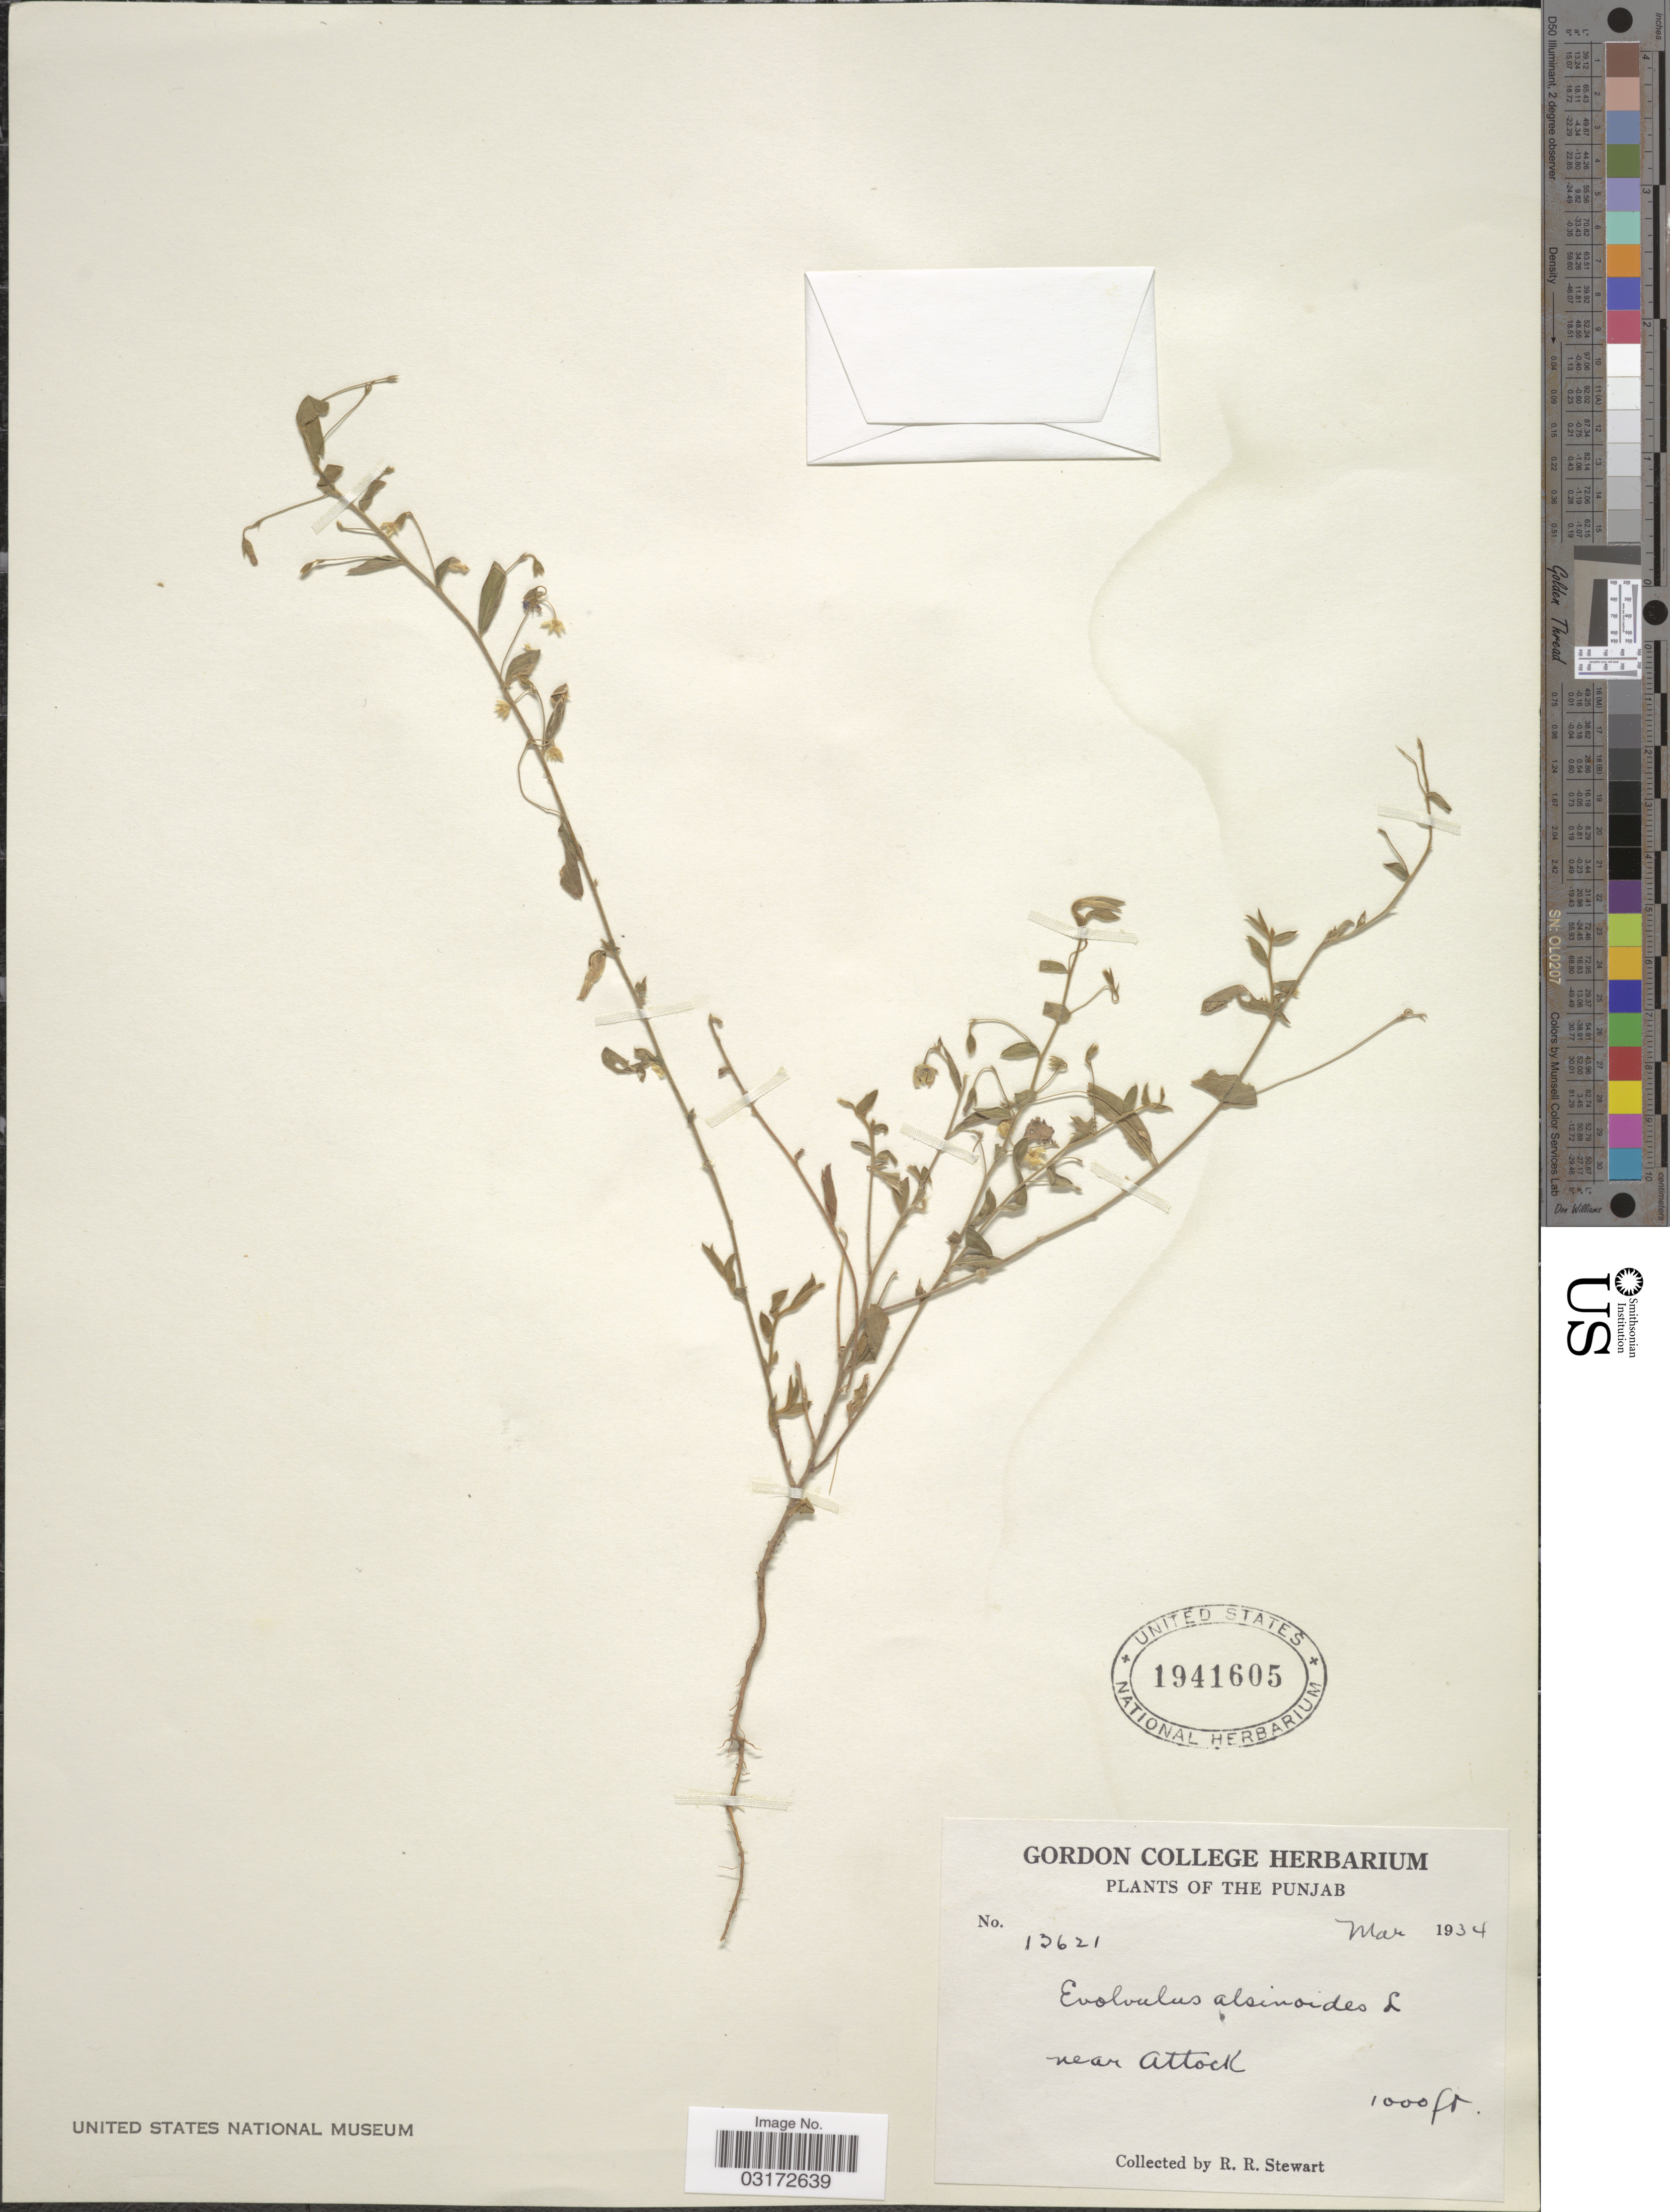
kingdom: Plantae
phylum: Tracheophyta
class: Magnoliopsida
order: Solanales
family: Convolvulaceae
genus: Evolvulus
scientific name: Evolvulus alsinoides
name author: (L.) L.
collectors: R. Stewart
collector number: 13621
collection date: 1934-03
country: Pakistan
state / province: Punjab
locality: Near Attock.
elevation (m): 305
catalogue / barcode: US 1941605